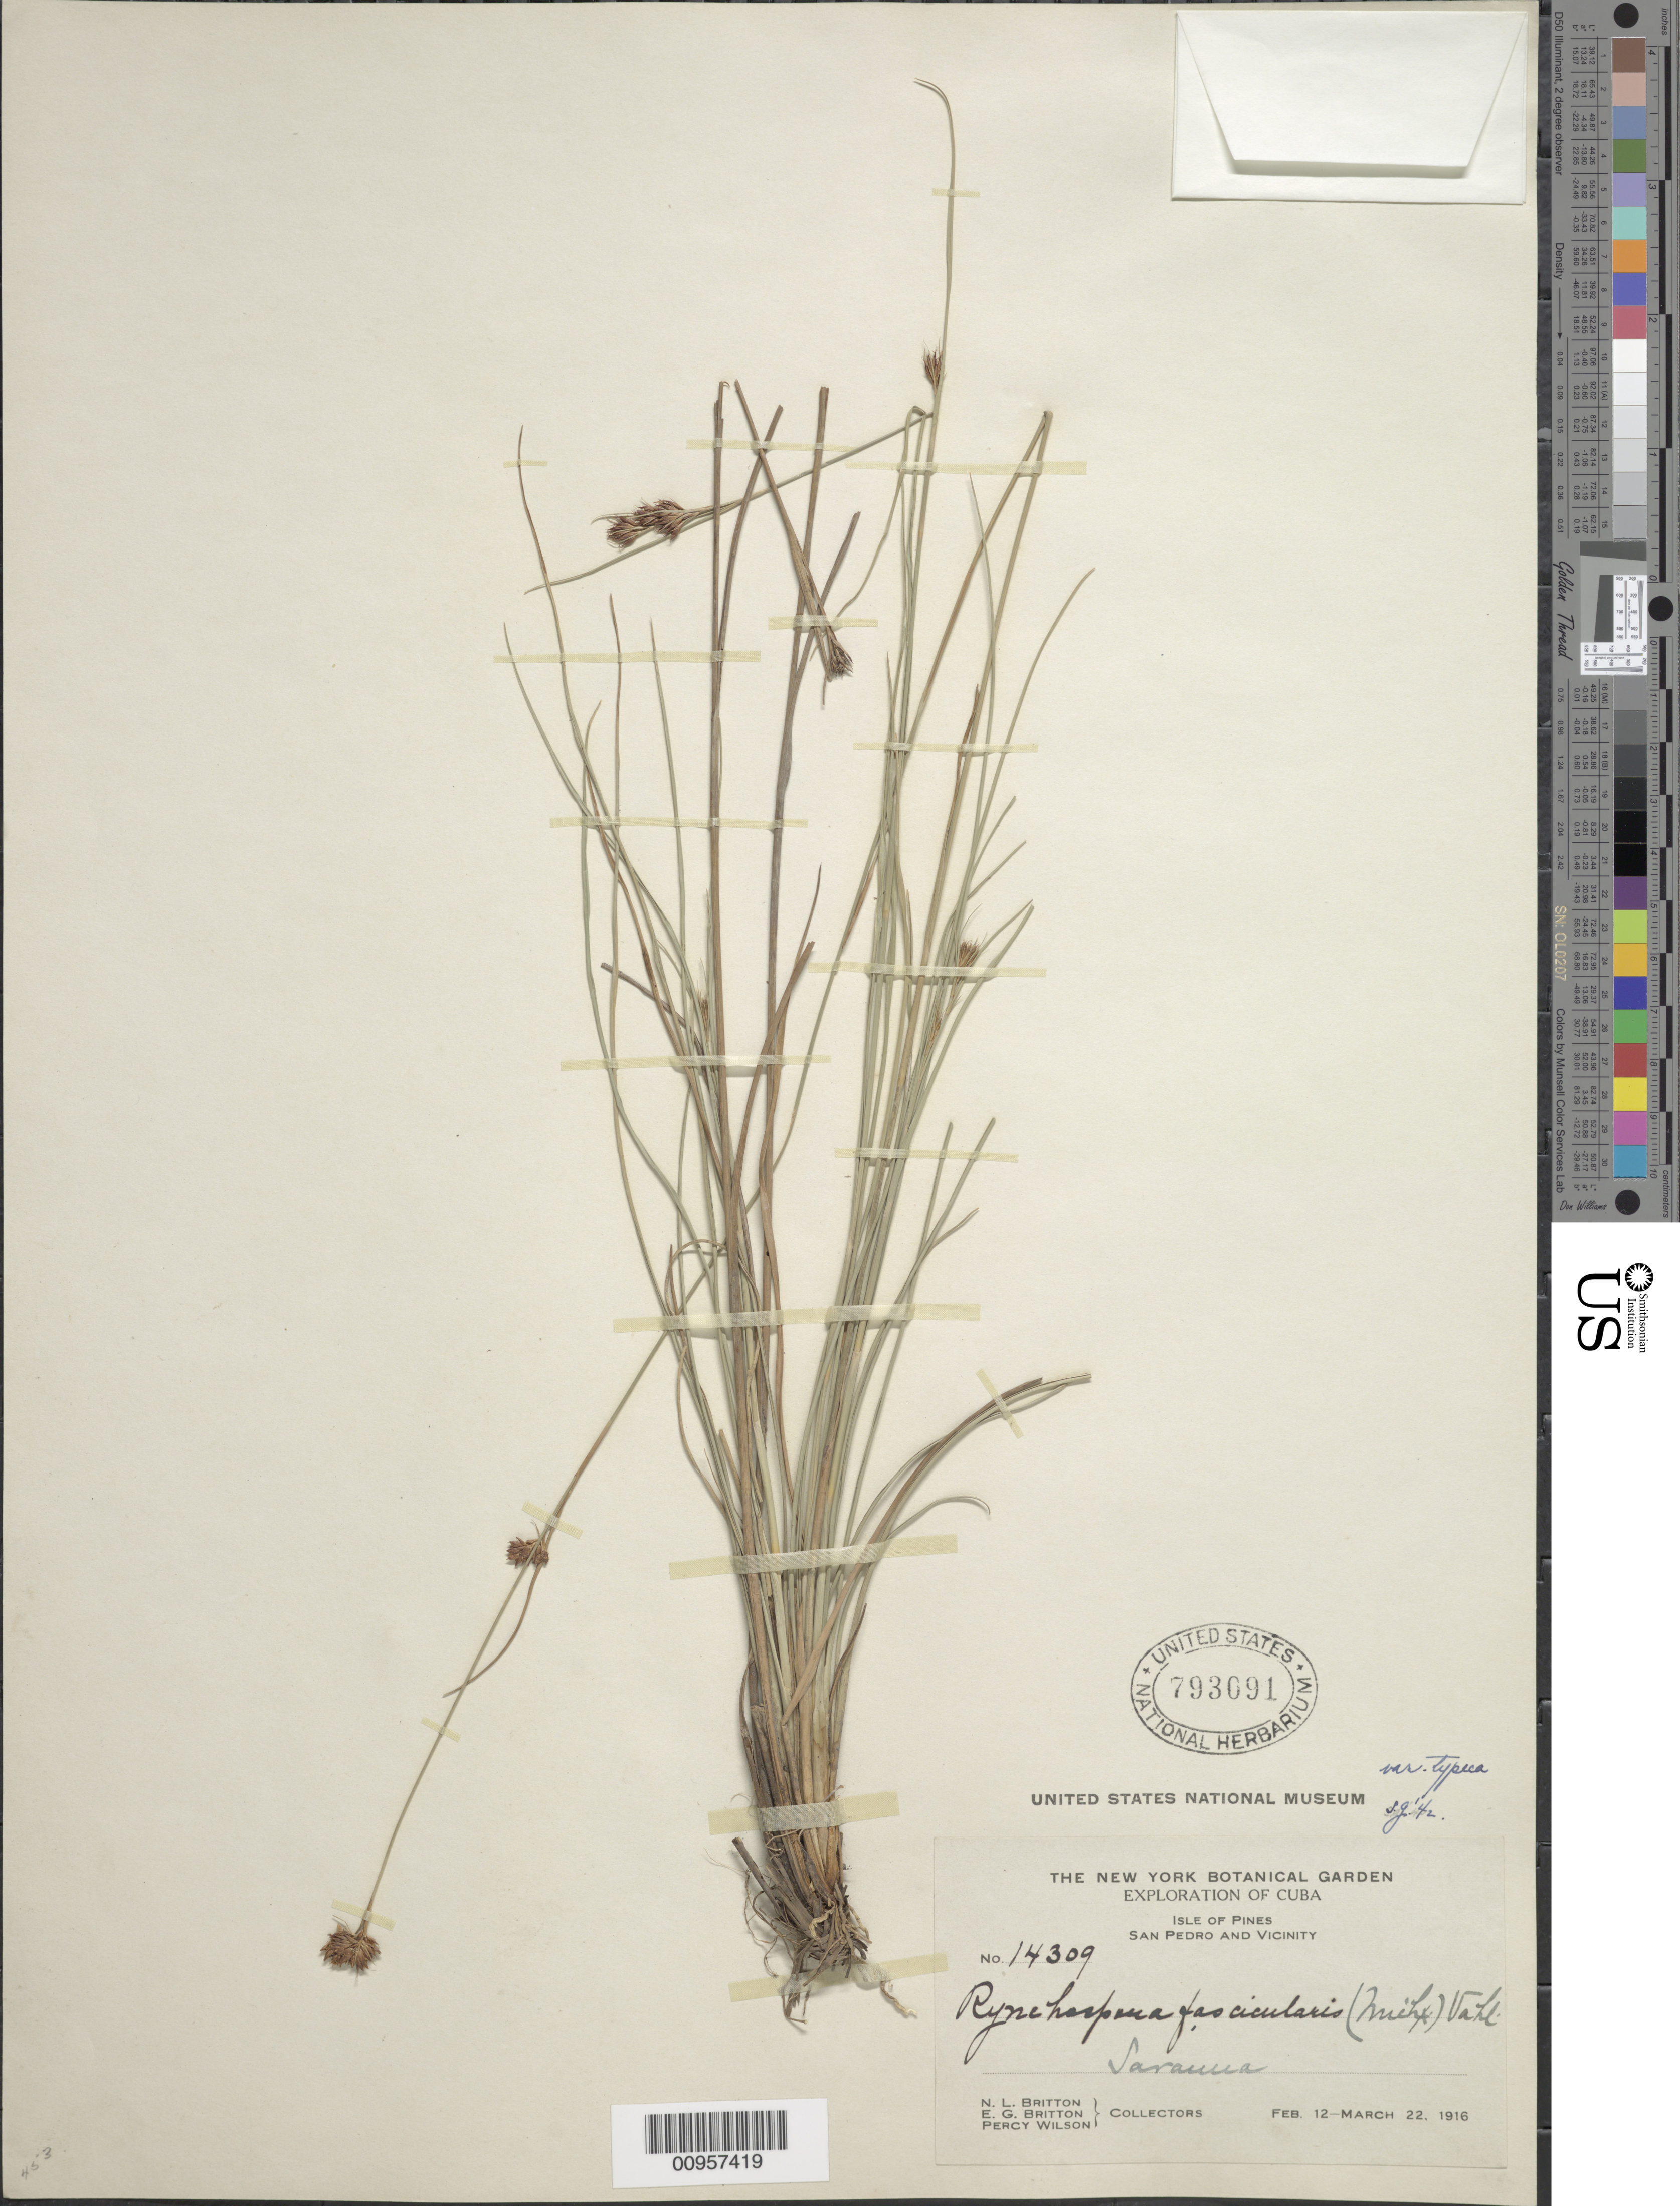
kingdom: Plantae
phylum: Tracheophyta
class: Liliopsida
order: Poales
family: Cyperaceae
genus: Rhynchospora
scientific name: Rhynchospora fascicularis subsp. fascicularis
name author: (Michx.) Vahl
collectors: N. Britton, E. G. Britton & P. Wilson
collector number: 14309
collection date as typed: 12 Feb 1916 to 22 Mar 1916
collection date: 1916-02-12/1916-03-22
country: Cuba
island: Isla de la Juventud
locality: San Pedro and vicinity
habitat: Savanna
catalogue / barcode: US 793091